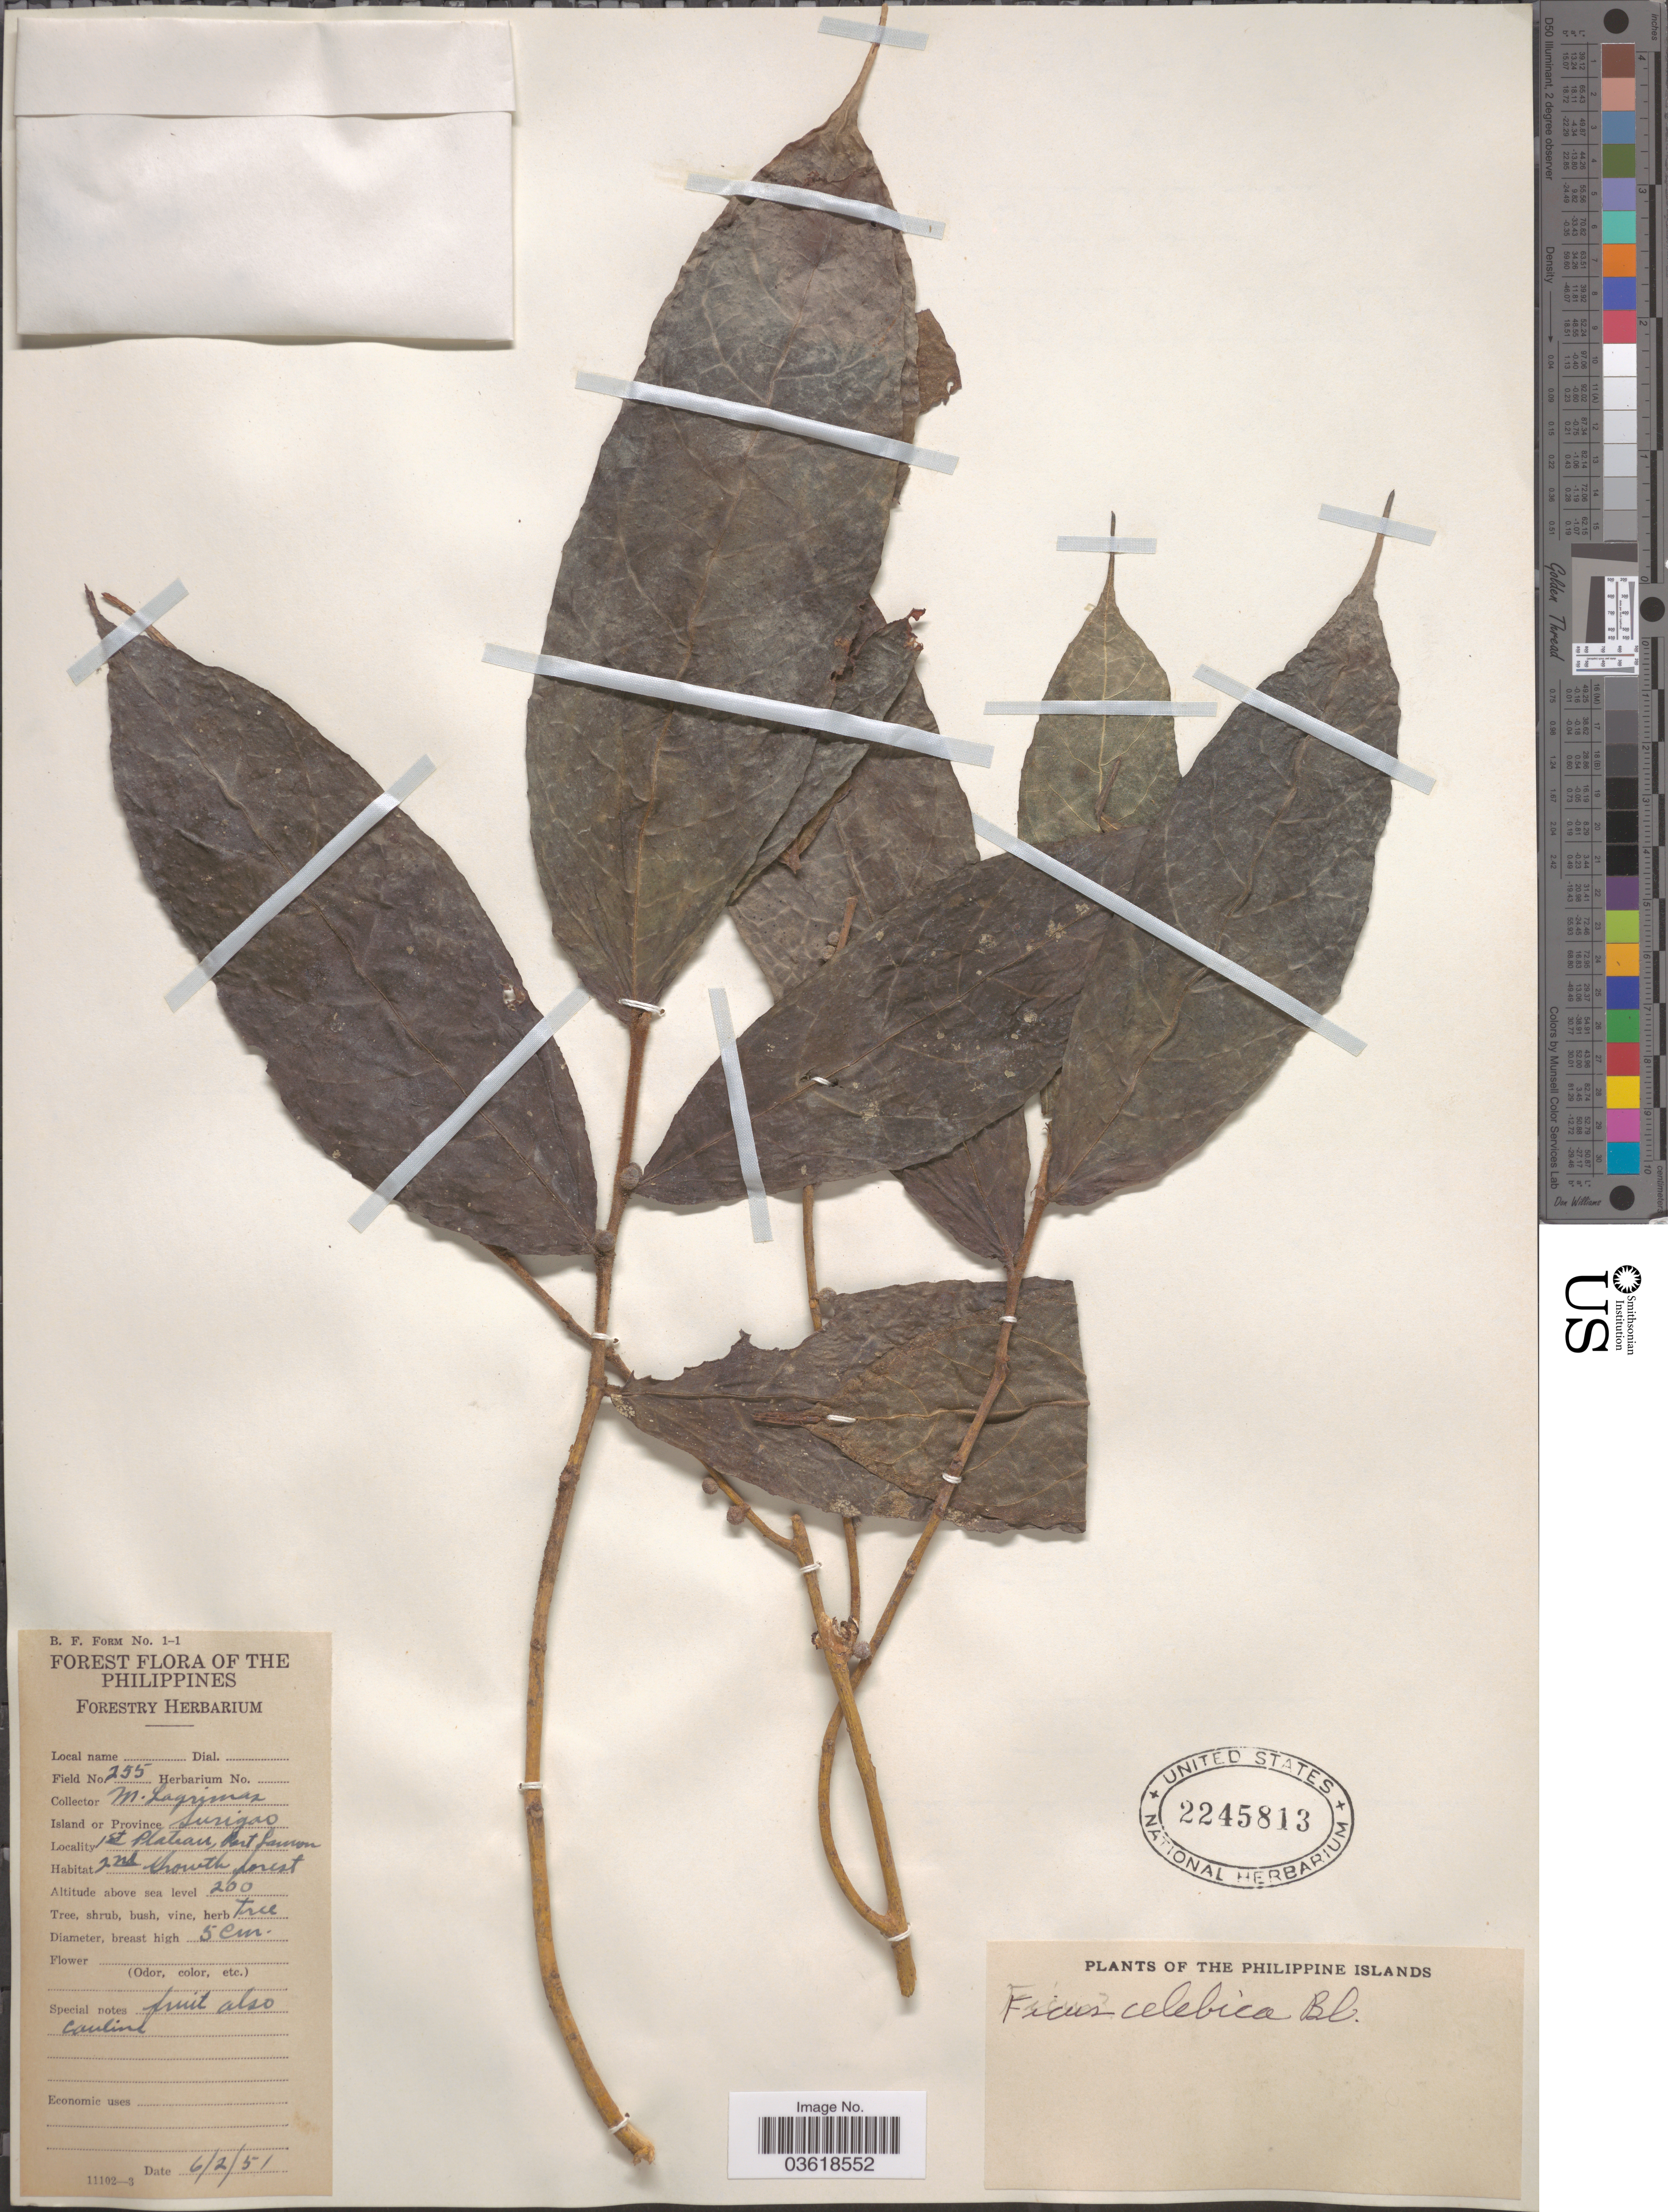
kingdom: Plantae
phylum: Tracheophyta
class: Magnoliopsida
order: Rosales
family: Moraceae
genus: Ficus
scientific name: Ficus celebica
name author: Blume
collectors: M. Lagrimas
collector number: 255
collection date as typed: Transcribed d/m/y: 6/2/51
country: Philippines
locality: Island or Province Surigao. 1st Plateau, !.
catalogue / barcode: US 2245813